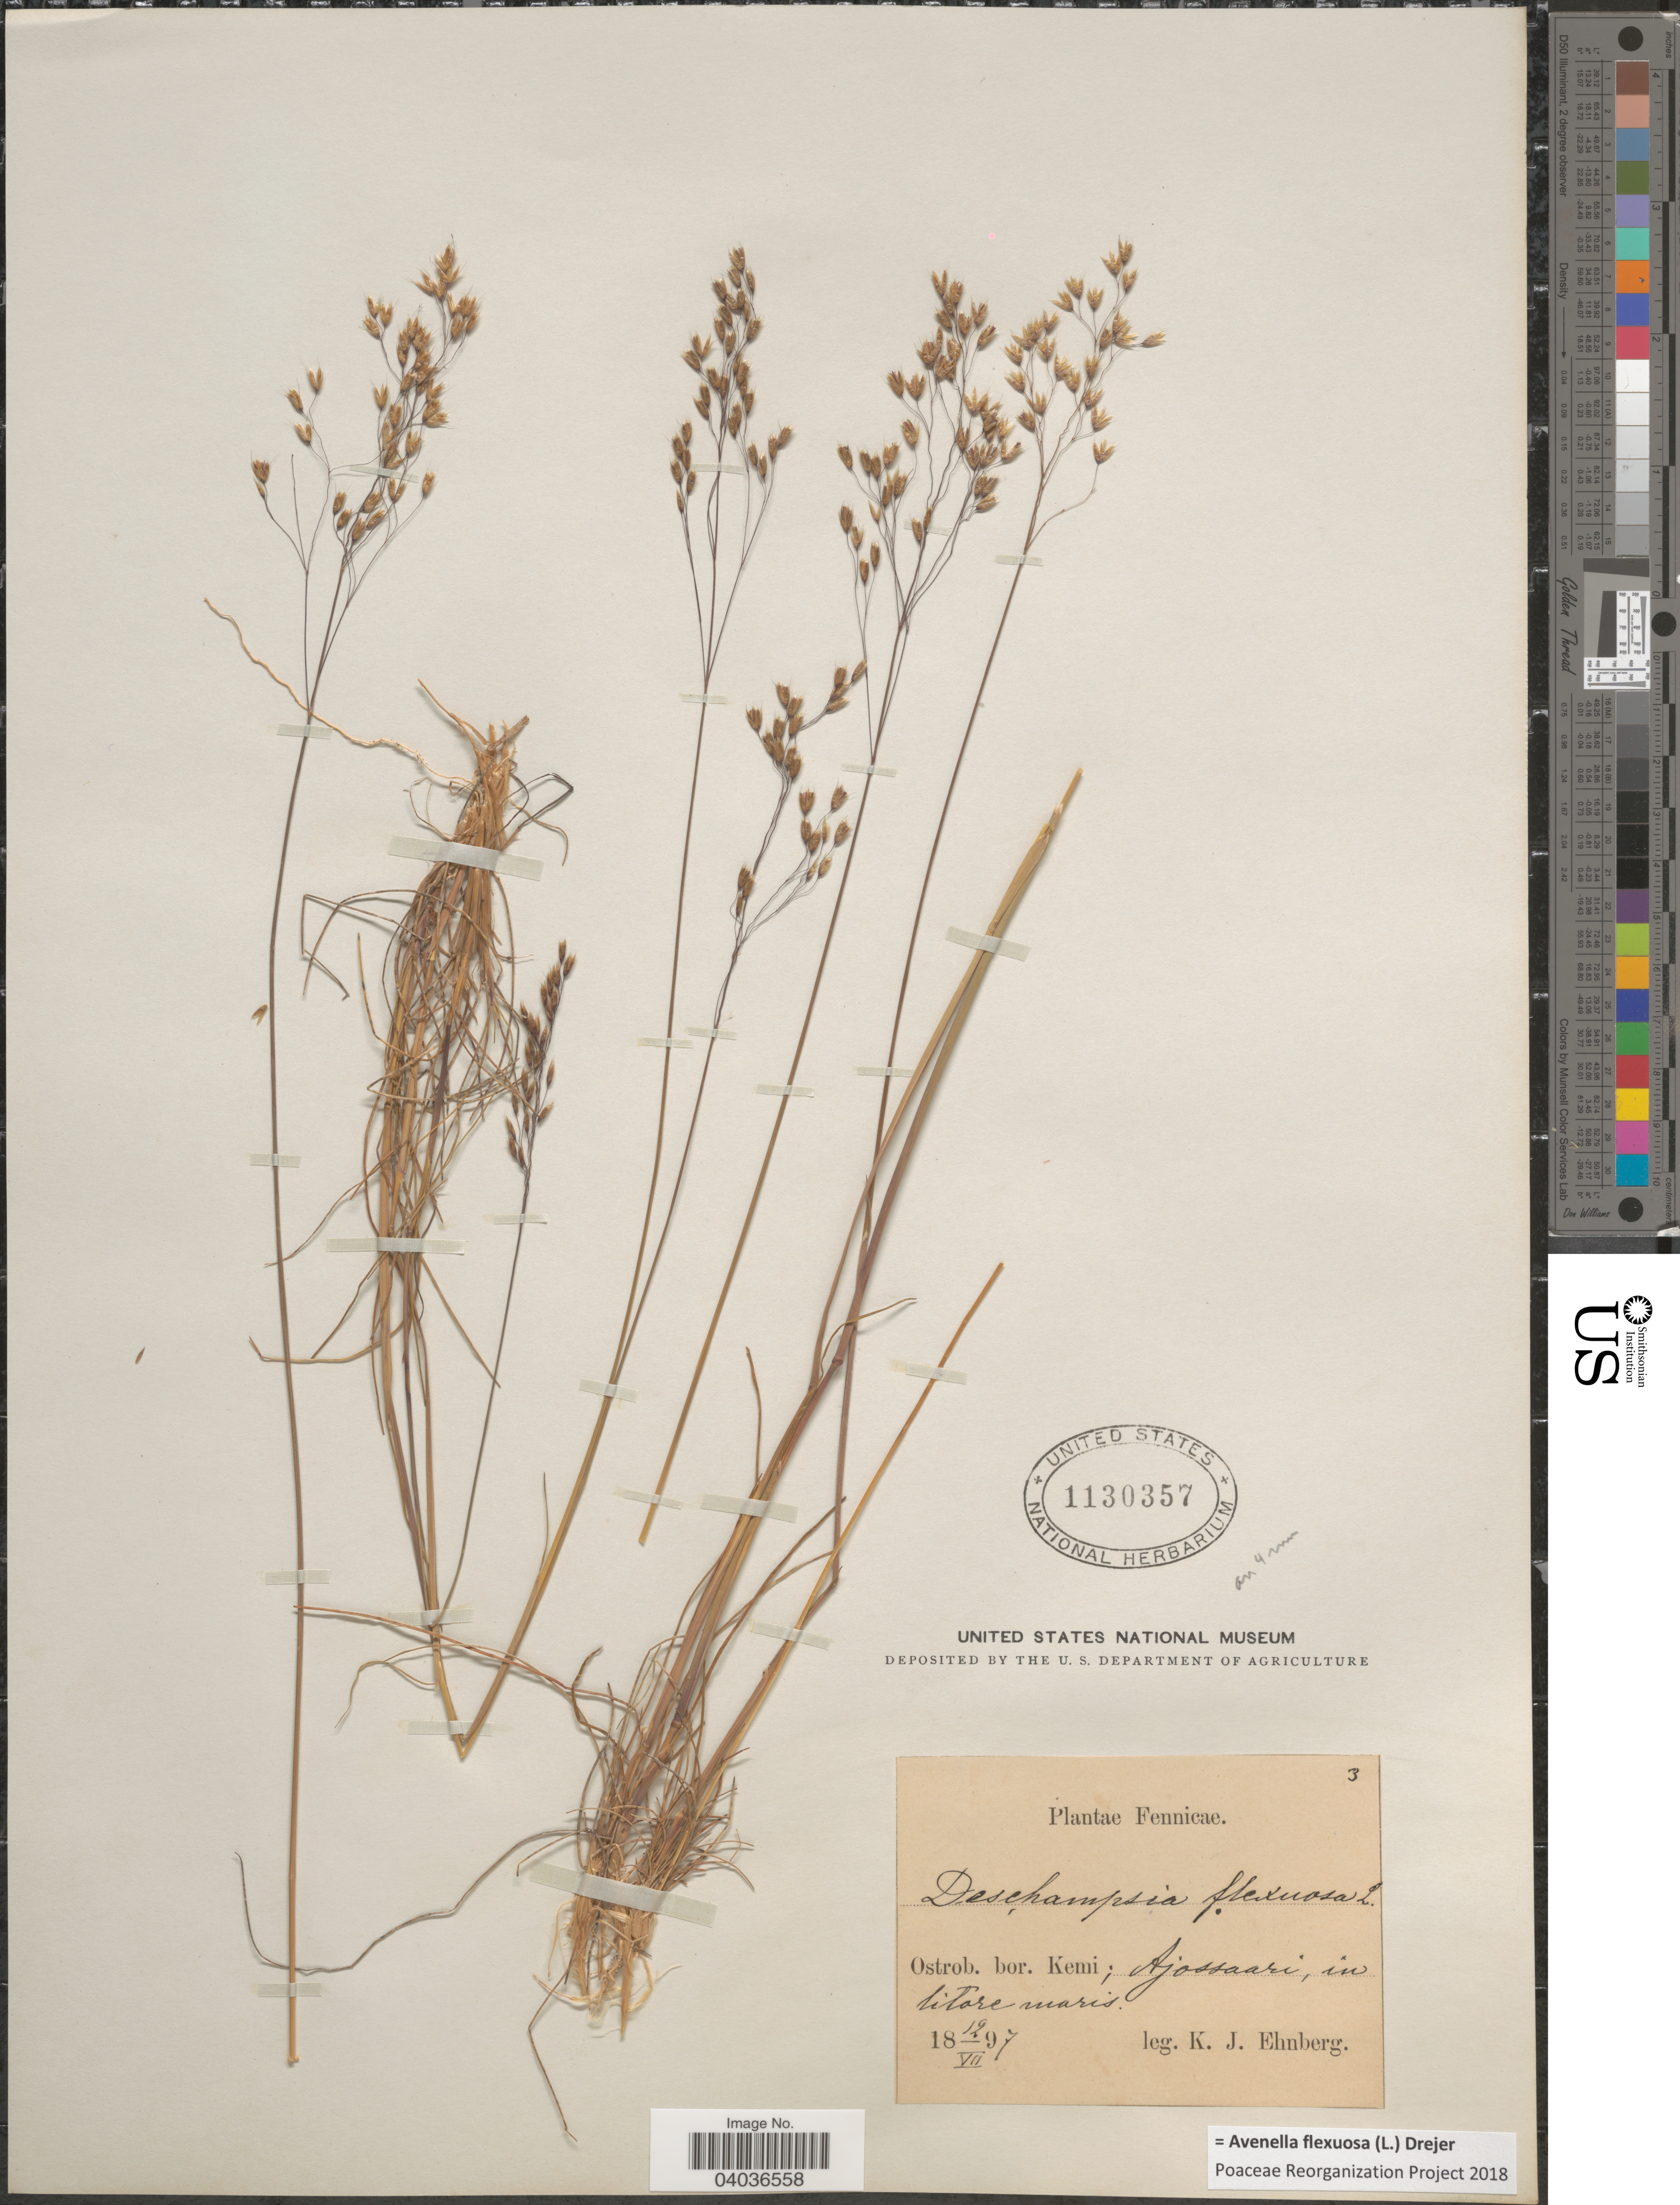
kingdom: Plantae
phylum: Tracheophyta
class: Liliopsida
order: Poales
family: Poaceae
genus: Avenella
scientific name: Avenella flexuosa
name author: (L.) Drejer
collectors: K. Ehnberg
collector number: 3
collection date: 1897-07-12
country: Finland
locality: Fennicae. Ostrob. bor. Kemi; Ajossaari, in litore maris.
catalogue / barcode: US 1130357